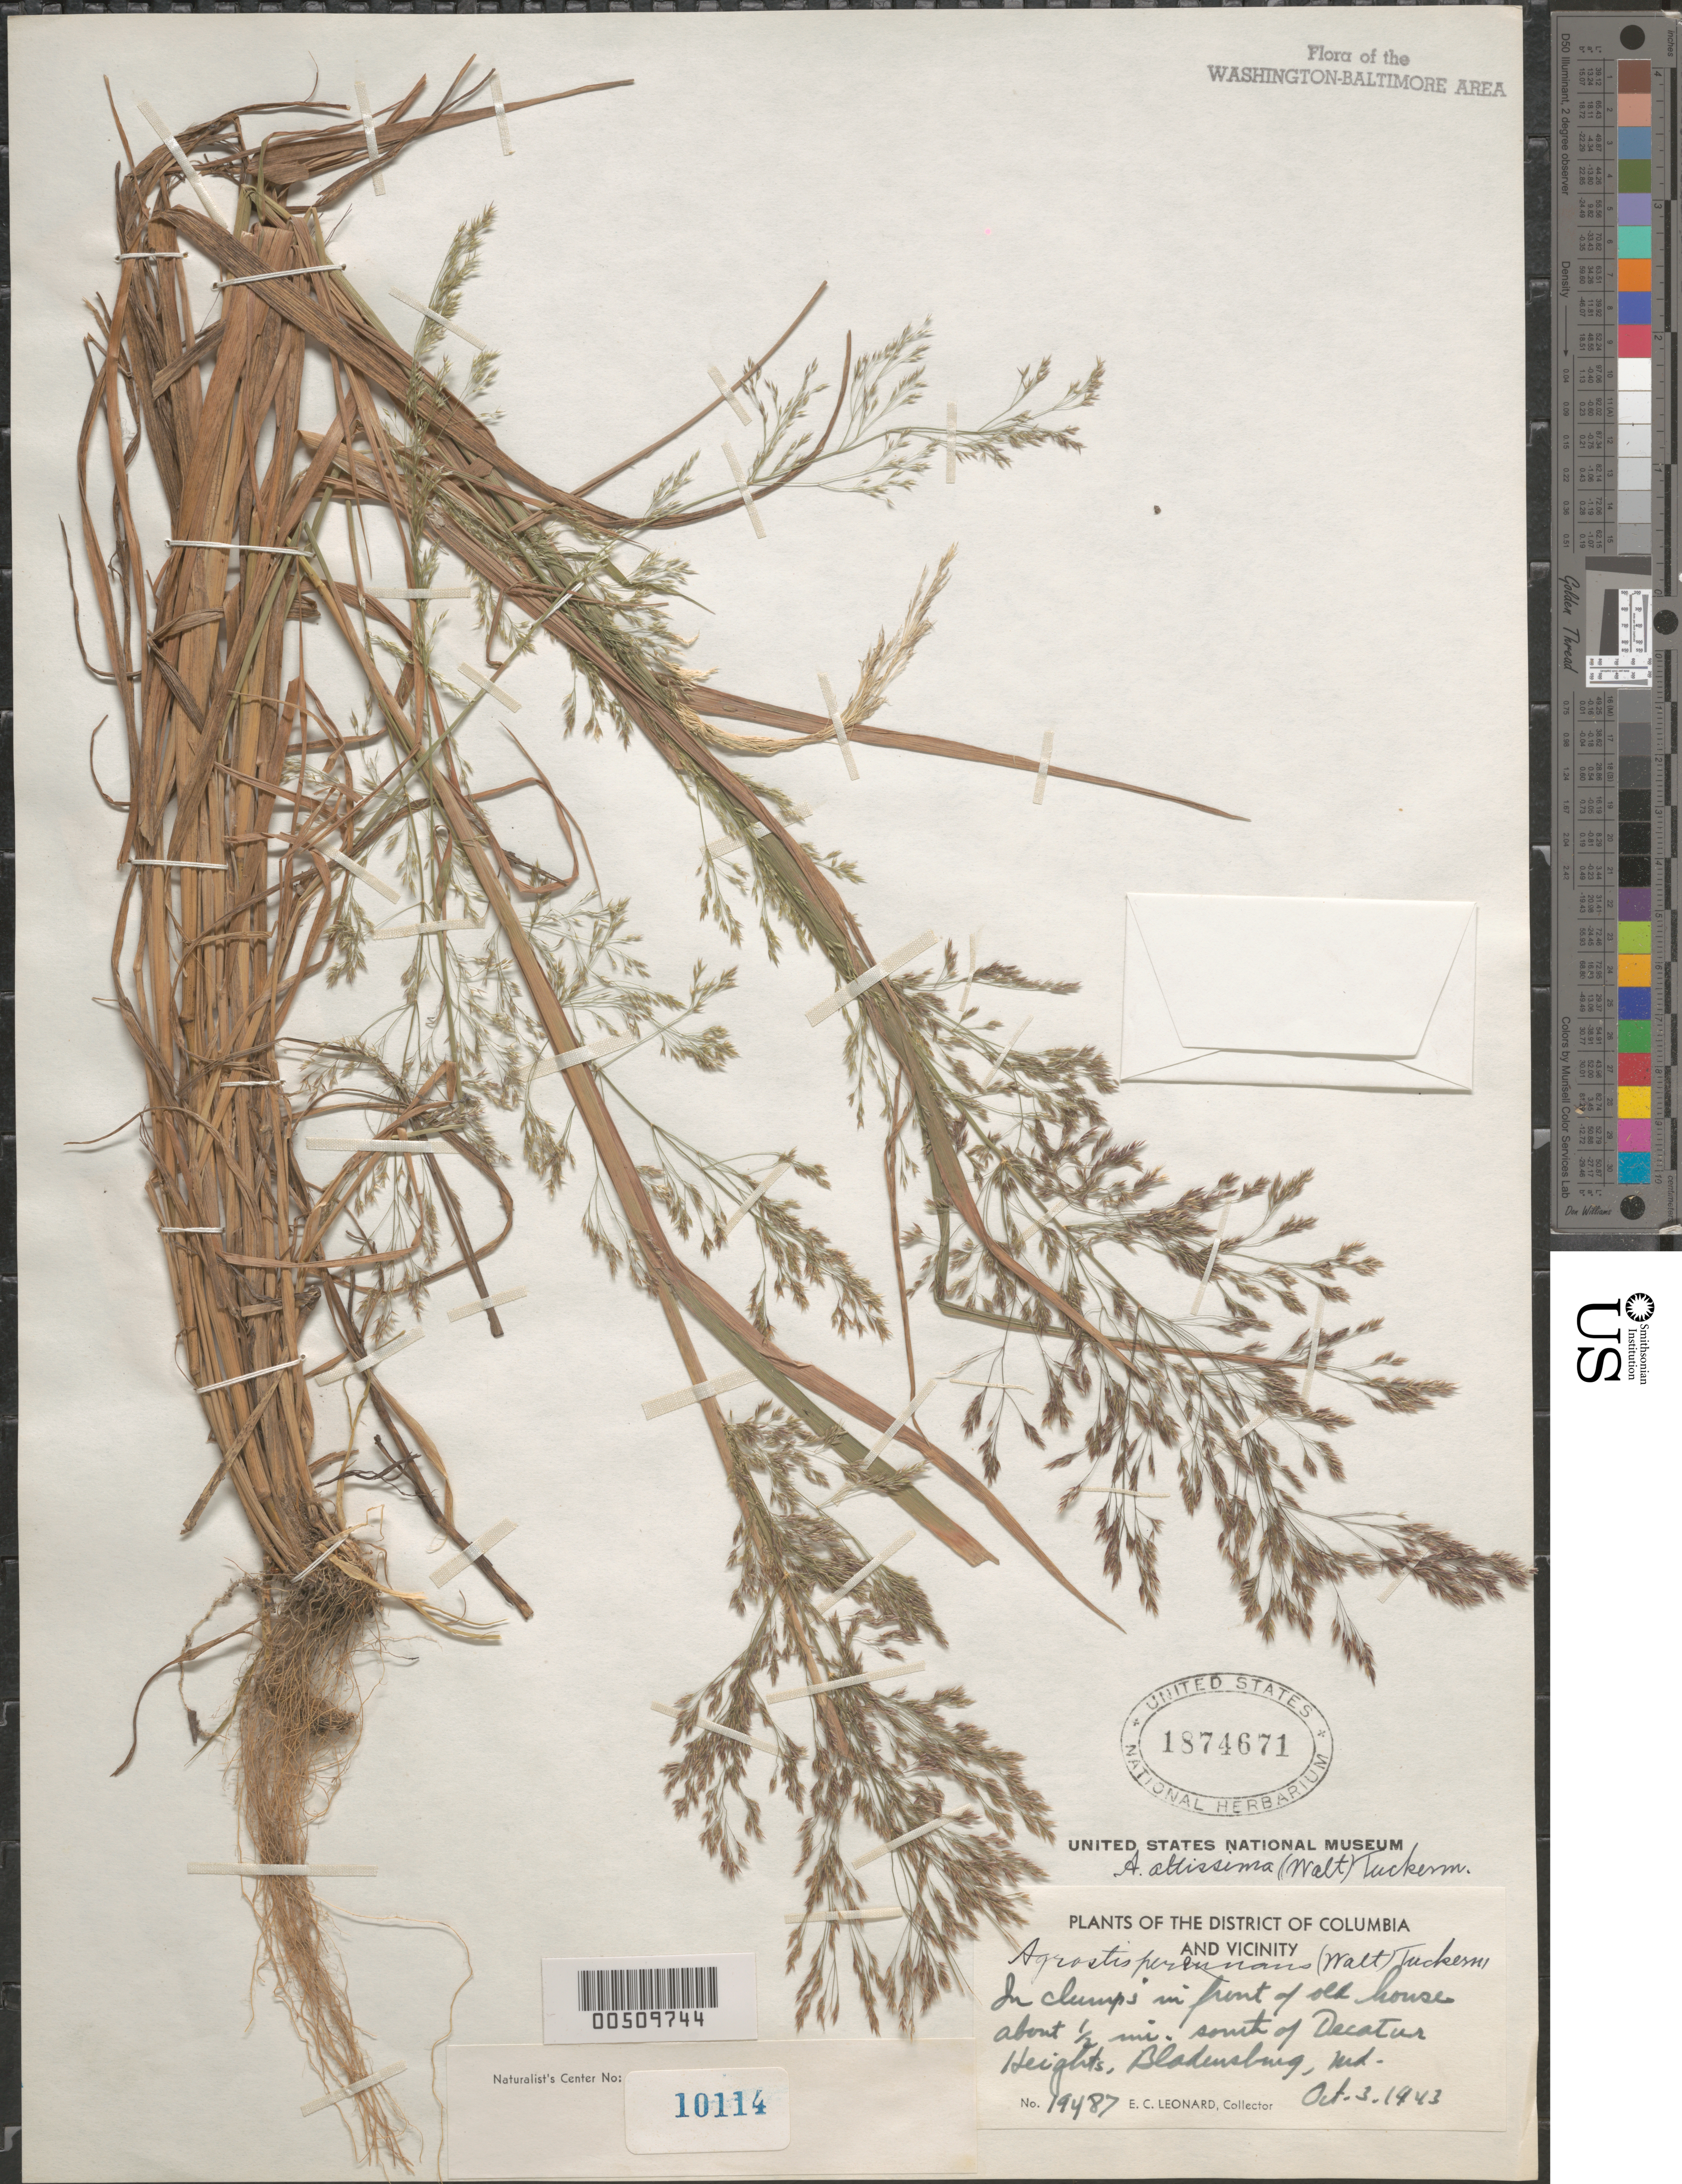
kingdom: Plantae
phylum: Tracheophyta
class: Liliopsida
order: Poales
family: Poaceae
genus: Agrostis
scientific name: Agrostis altissima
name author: (Walter) Tuck.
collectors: E. C. Leonard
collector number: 19487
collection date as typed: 03 Oct 1943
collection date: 1943-10-03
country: United States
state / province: Maryland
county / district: Prince George's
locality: Bladensburg, .5 Mi S of Decatur Heights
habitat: in front of old house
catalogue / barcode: US 1874671